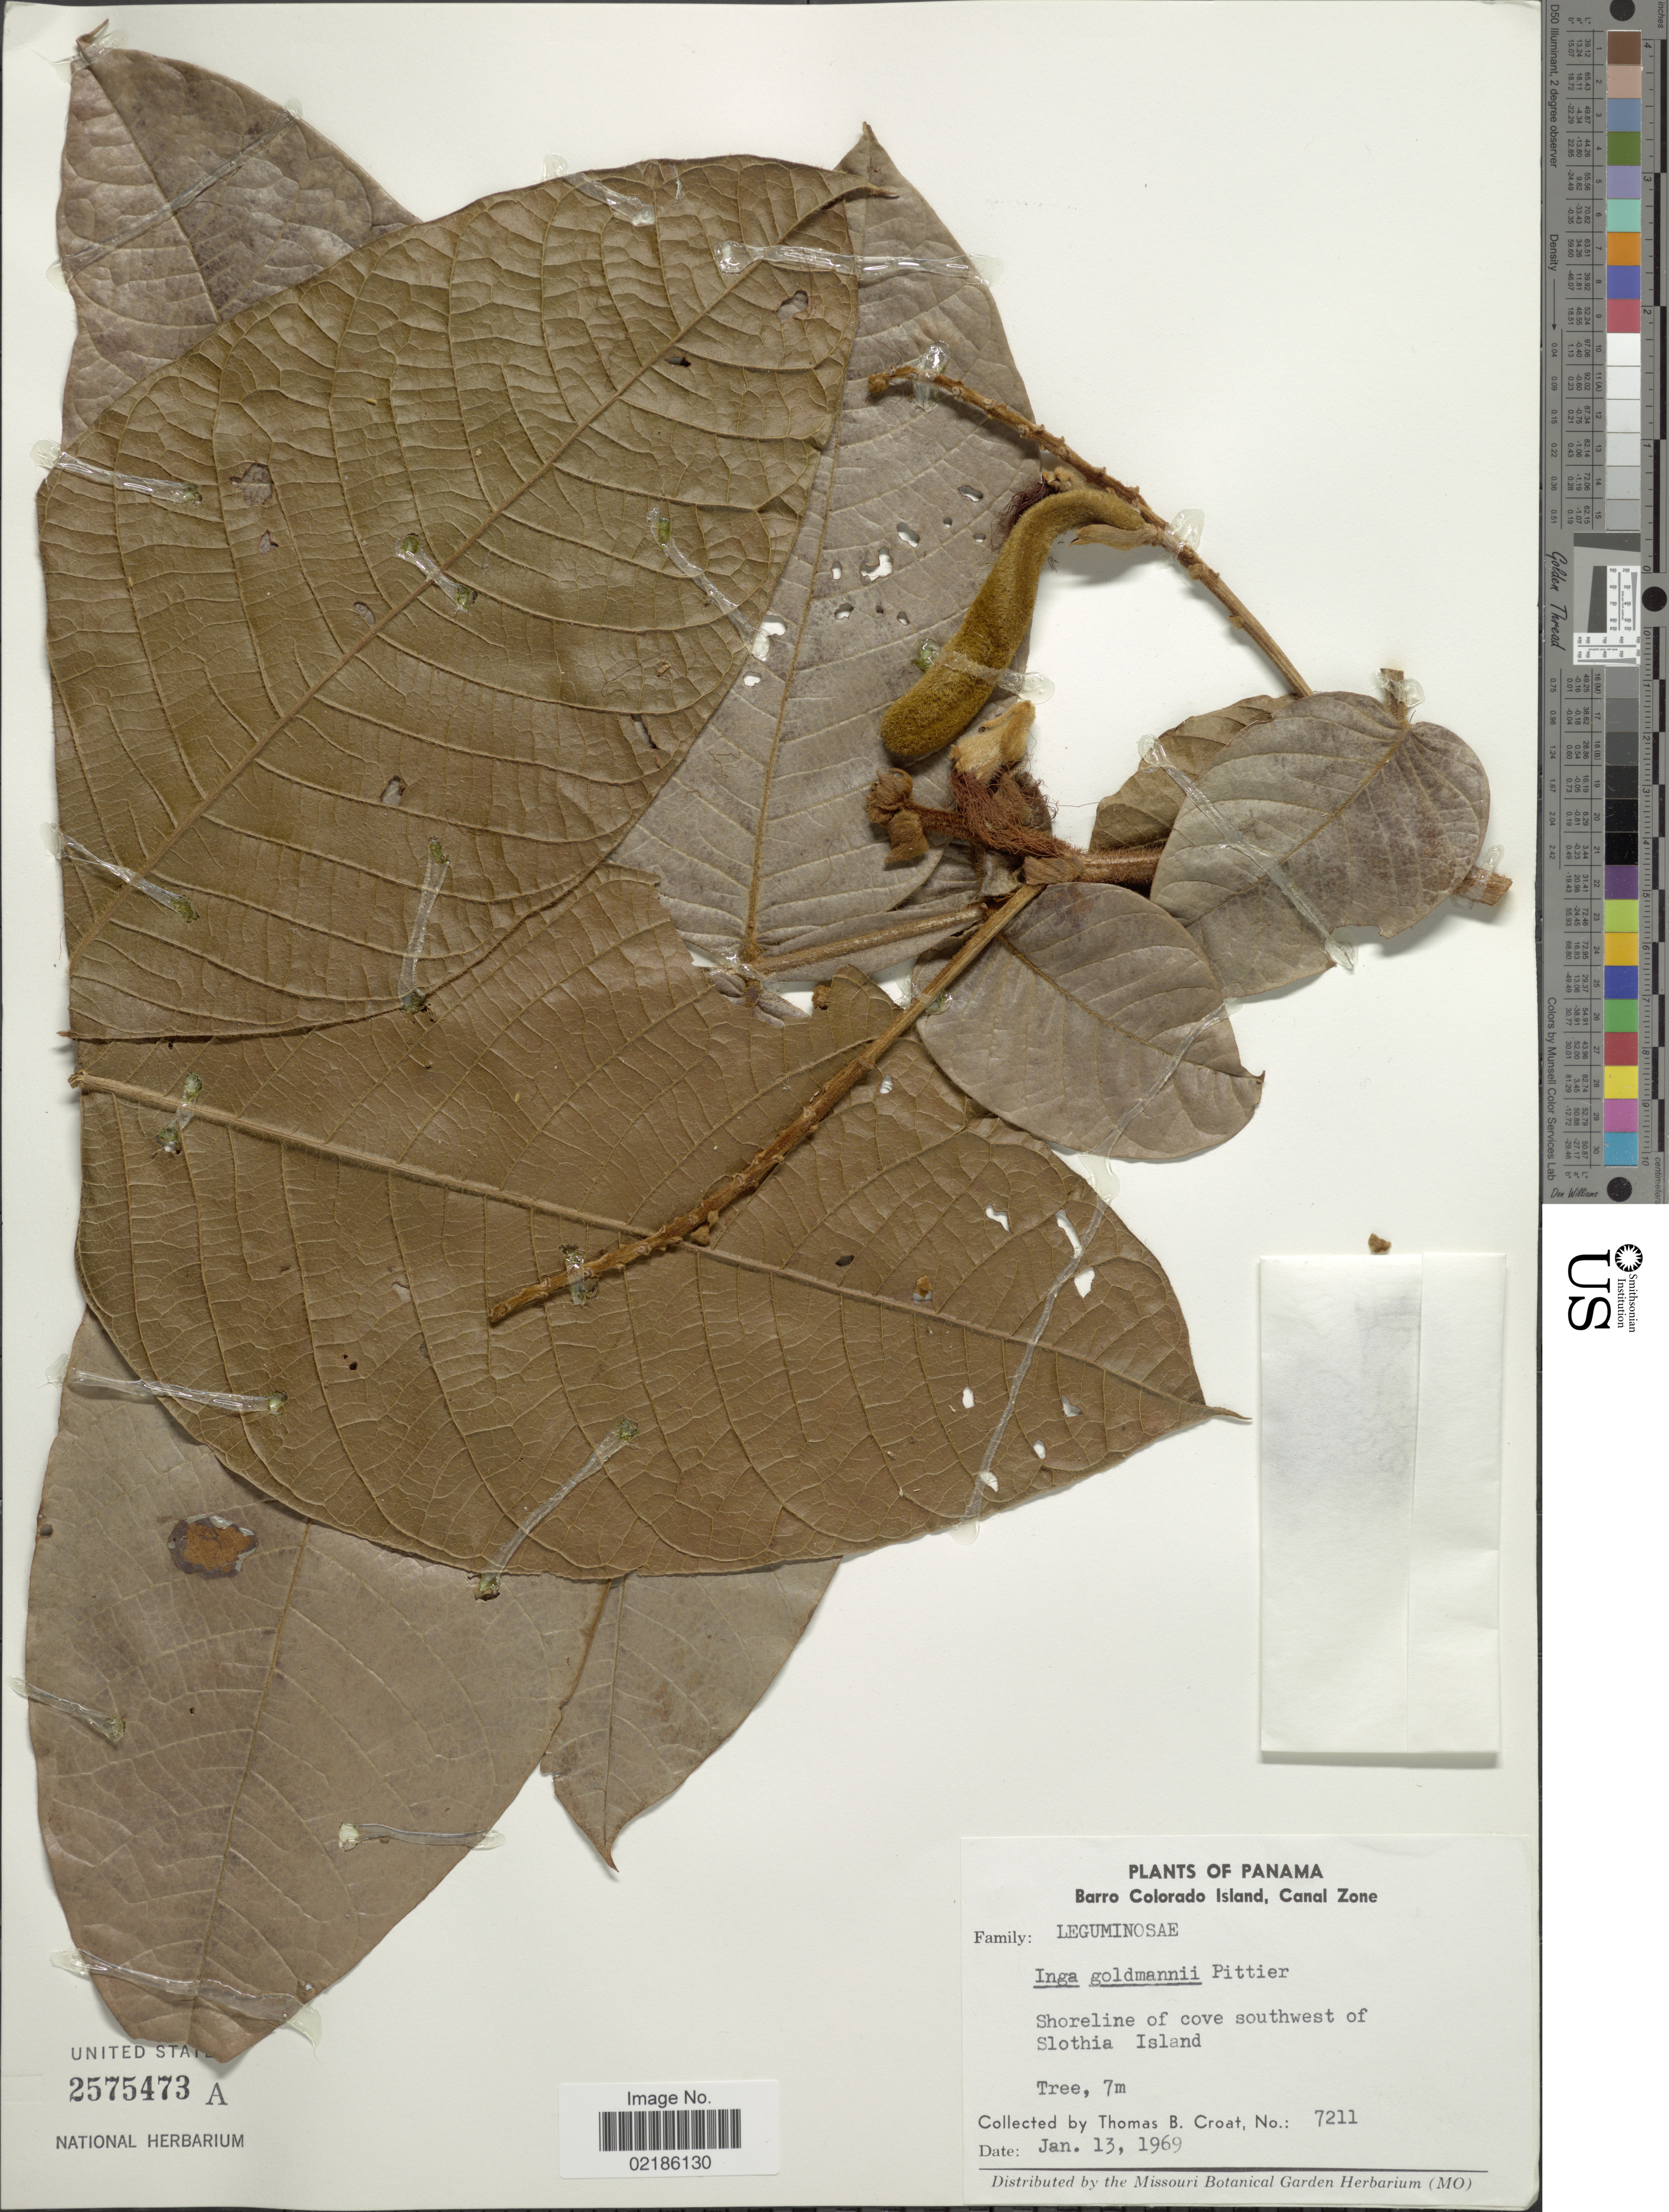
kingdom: Plantae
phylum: Tracheophyta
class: Magnoliopsida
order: Fabales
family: Fabaceae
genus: Inga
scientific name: Inga goldmanii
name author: Pittier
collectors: T. B. Croat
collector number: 7211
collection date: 1969-01-13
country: Panama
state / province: Panamá Oeste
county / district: Canal Zone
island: Barro Colorado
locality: Barro Colorado Island, Canal Zone. Shoreline of cove southwest of Slothia Island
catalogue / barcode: US 2575473A